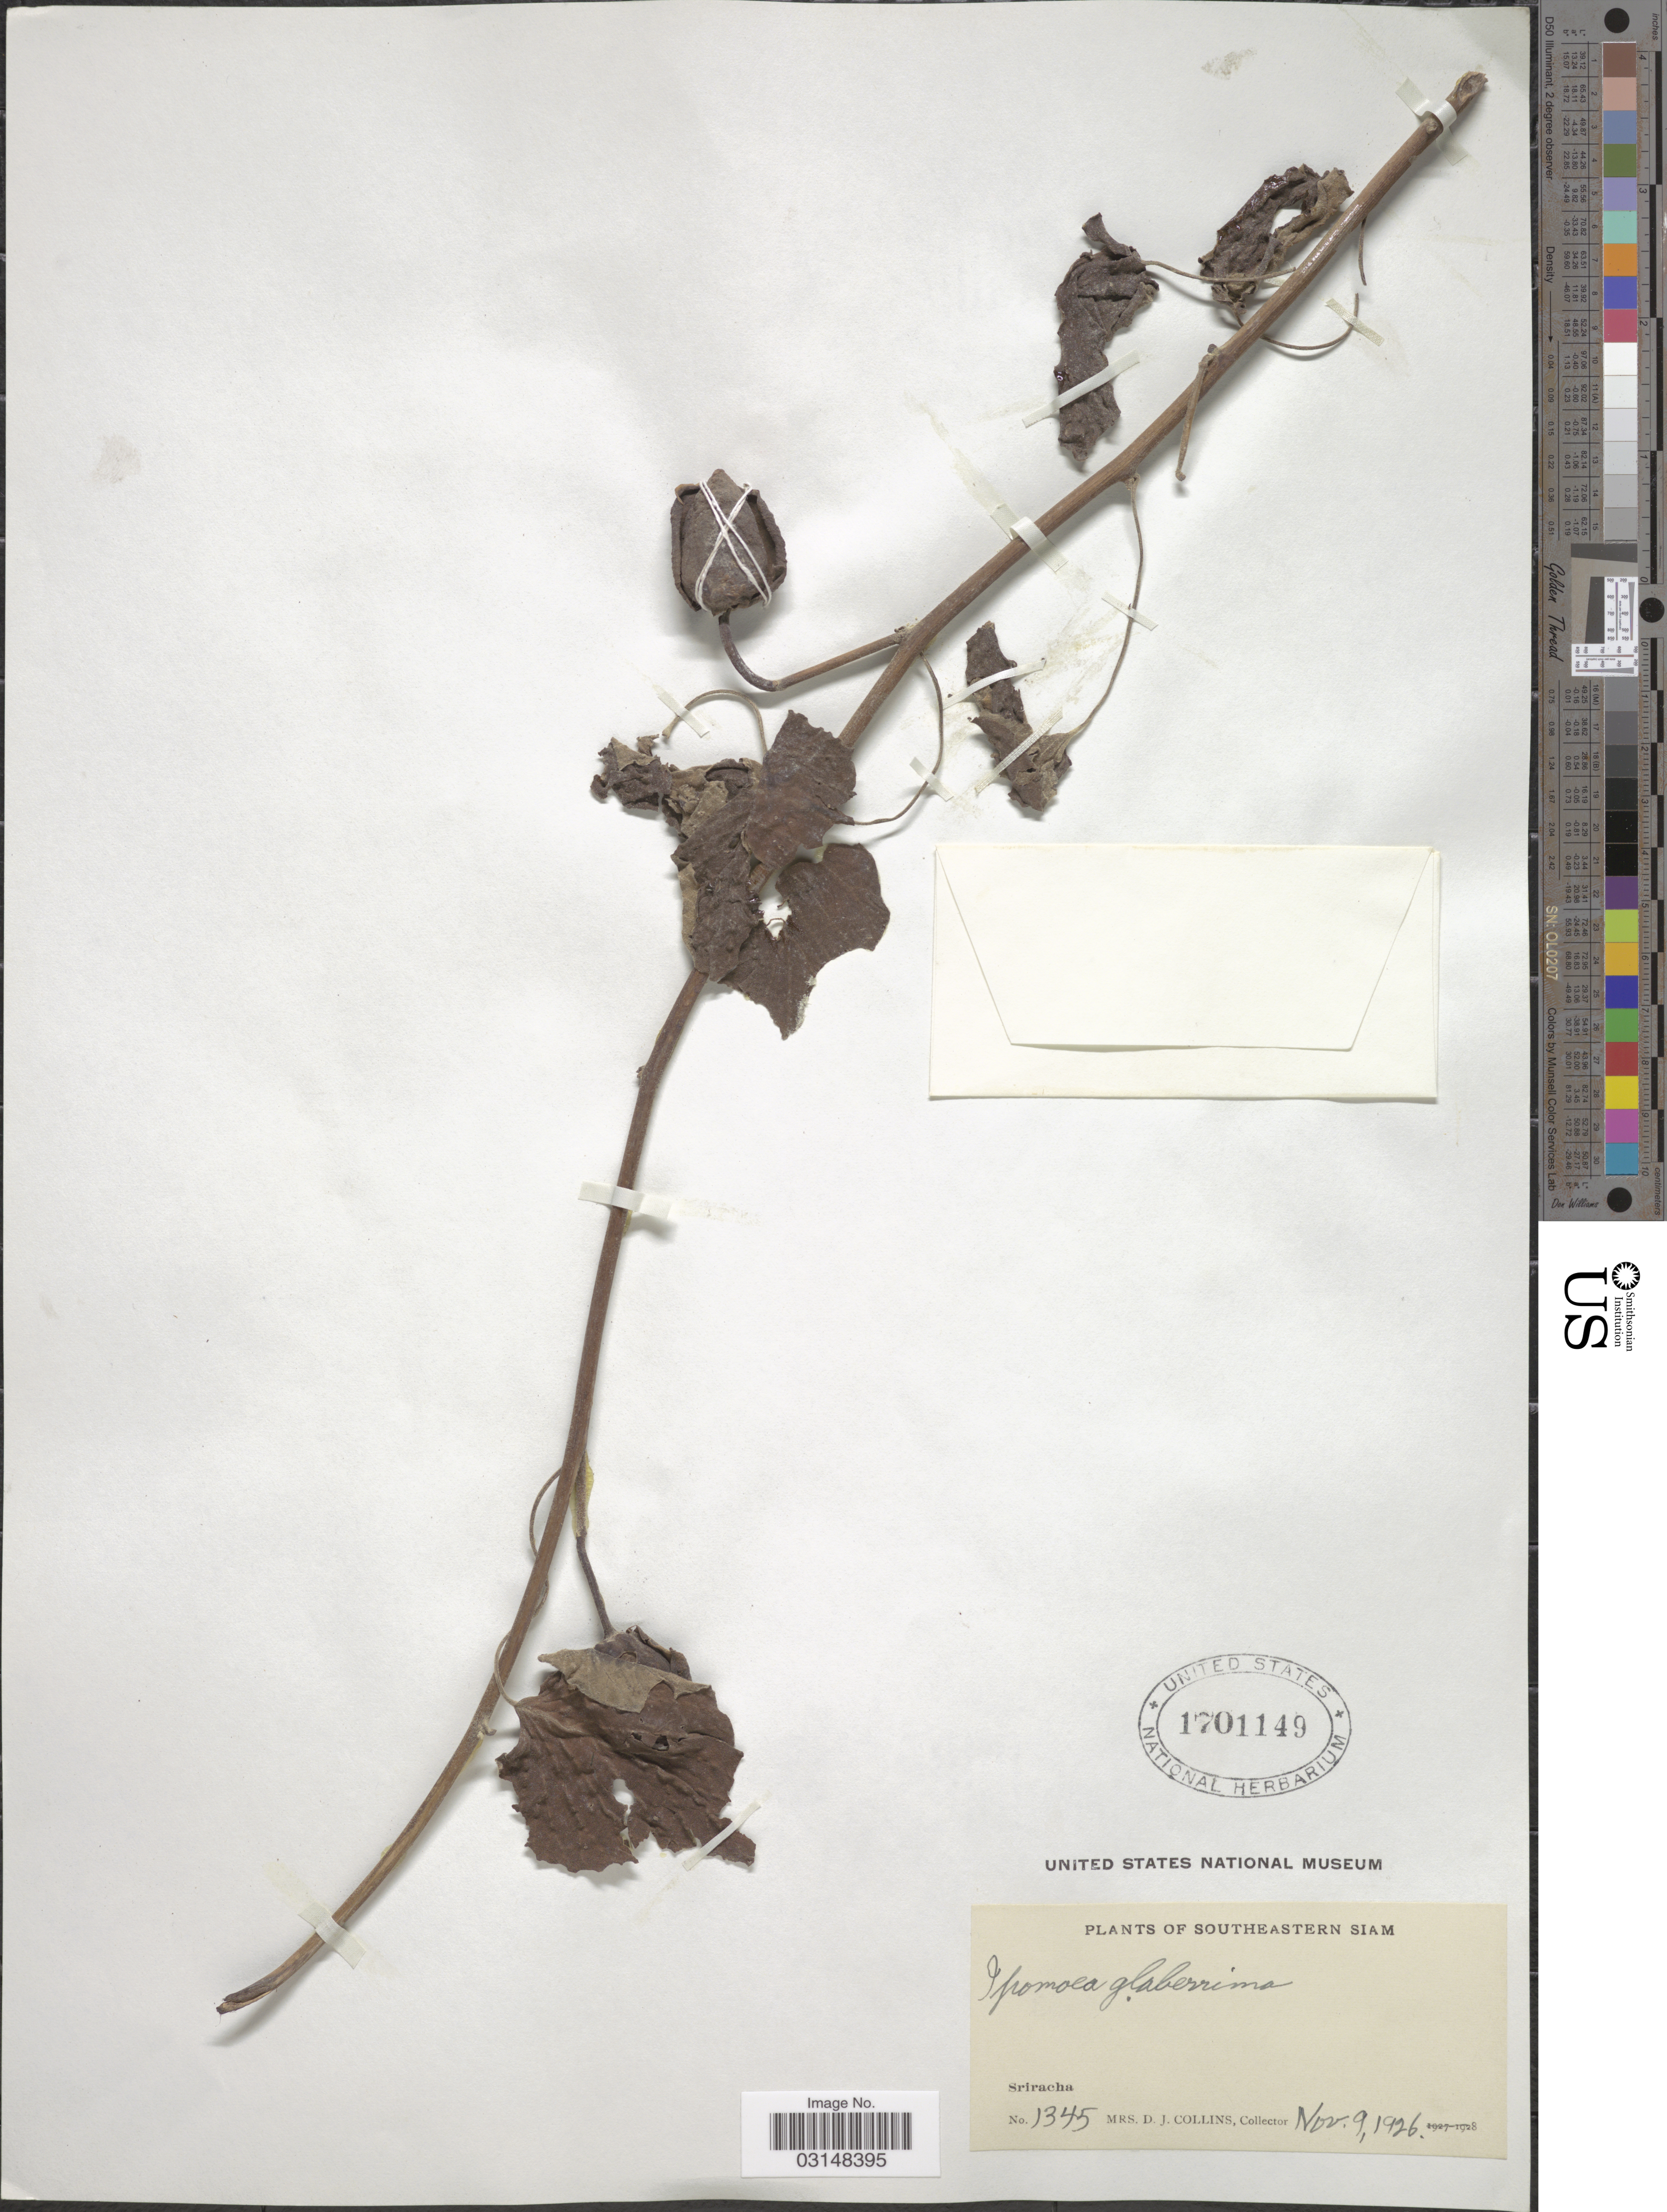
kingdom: Plantae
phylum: Tracheophyta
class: Magnoliopsida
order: Solanales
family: Convolvulaceae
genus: Operculina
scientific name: Operculina turpethum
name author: (L.) Silva Manso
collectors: Mrs. D. J. Collins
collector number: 1345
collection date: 1926-11-09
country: Thailand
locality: Southeastern Siam, Sriracha.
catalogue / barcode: US 1701149